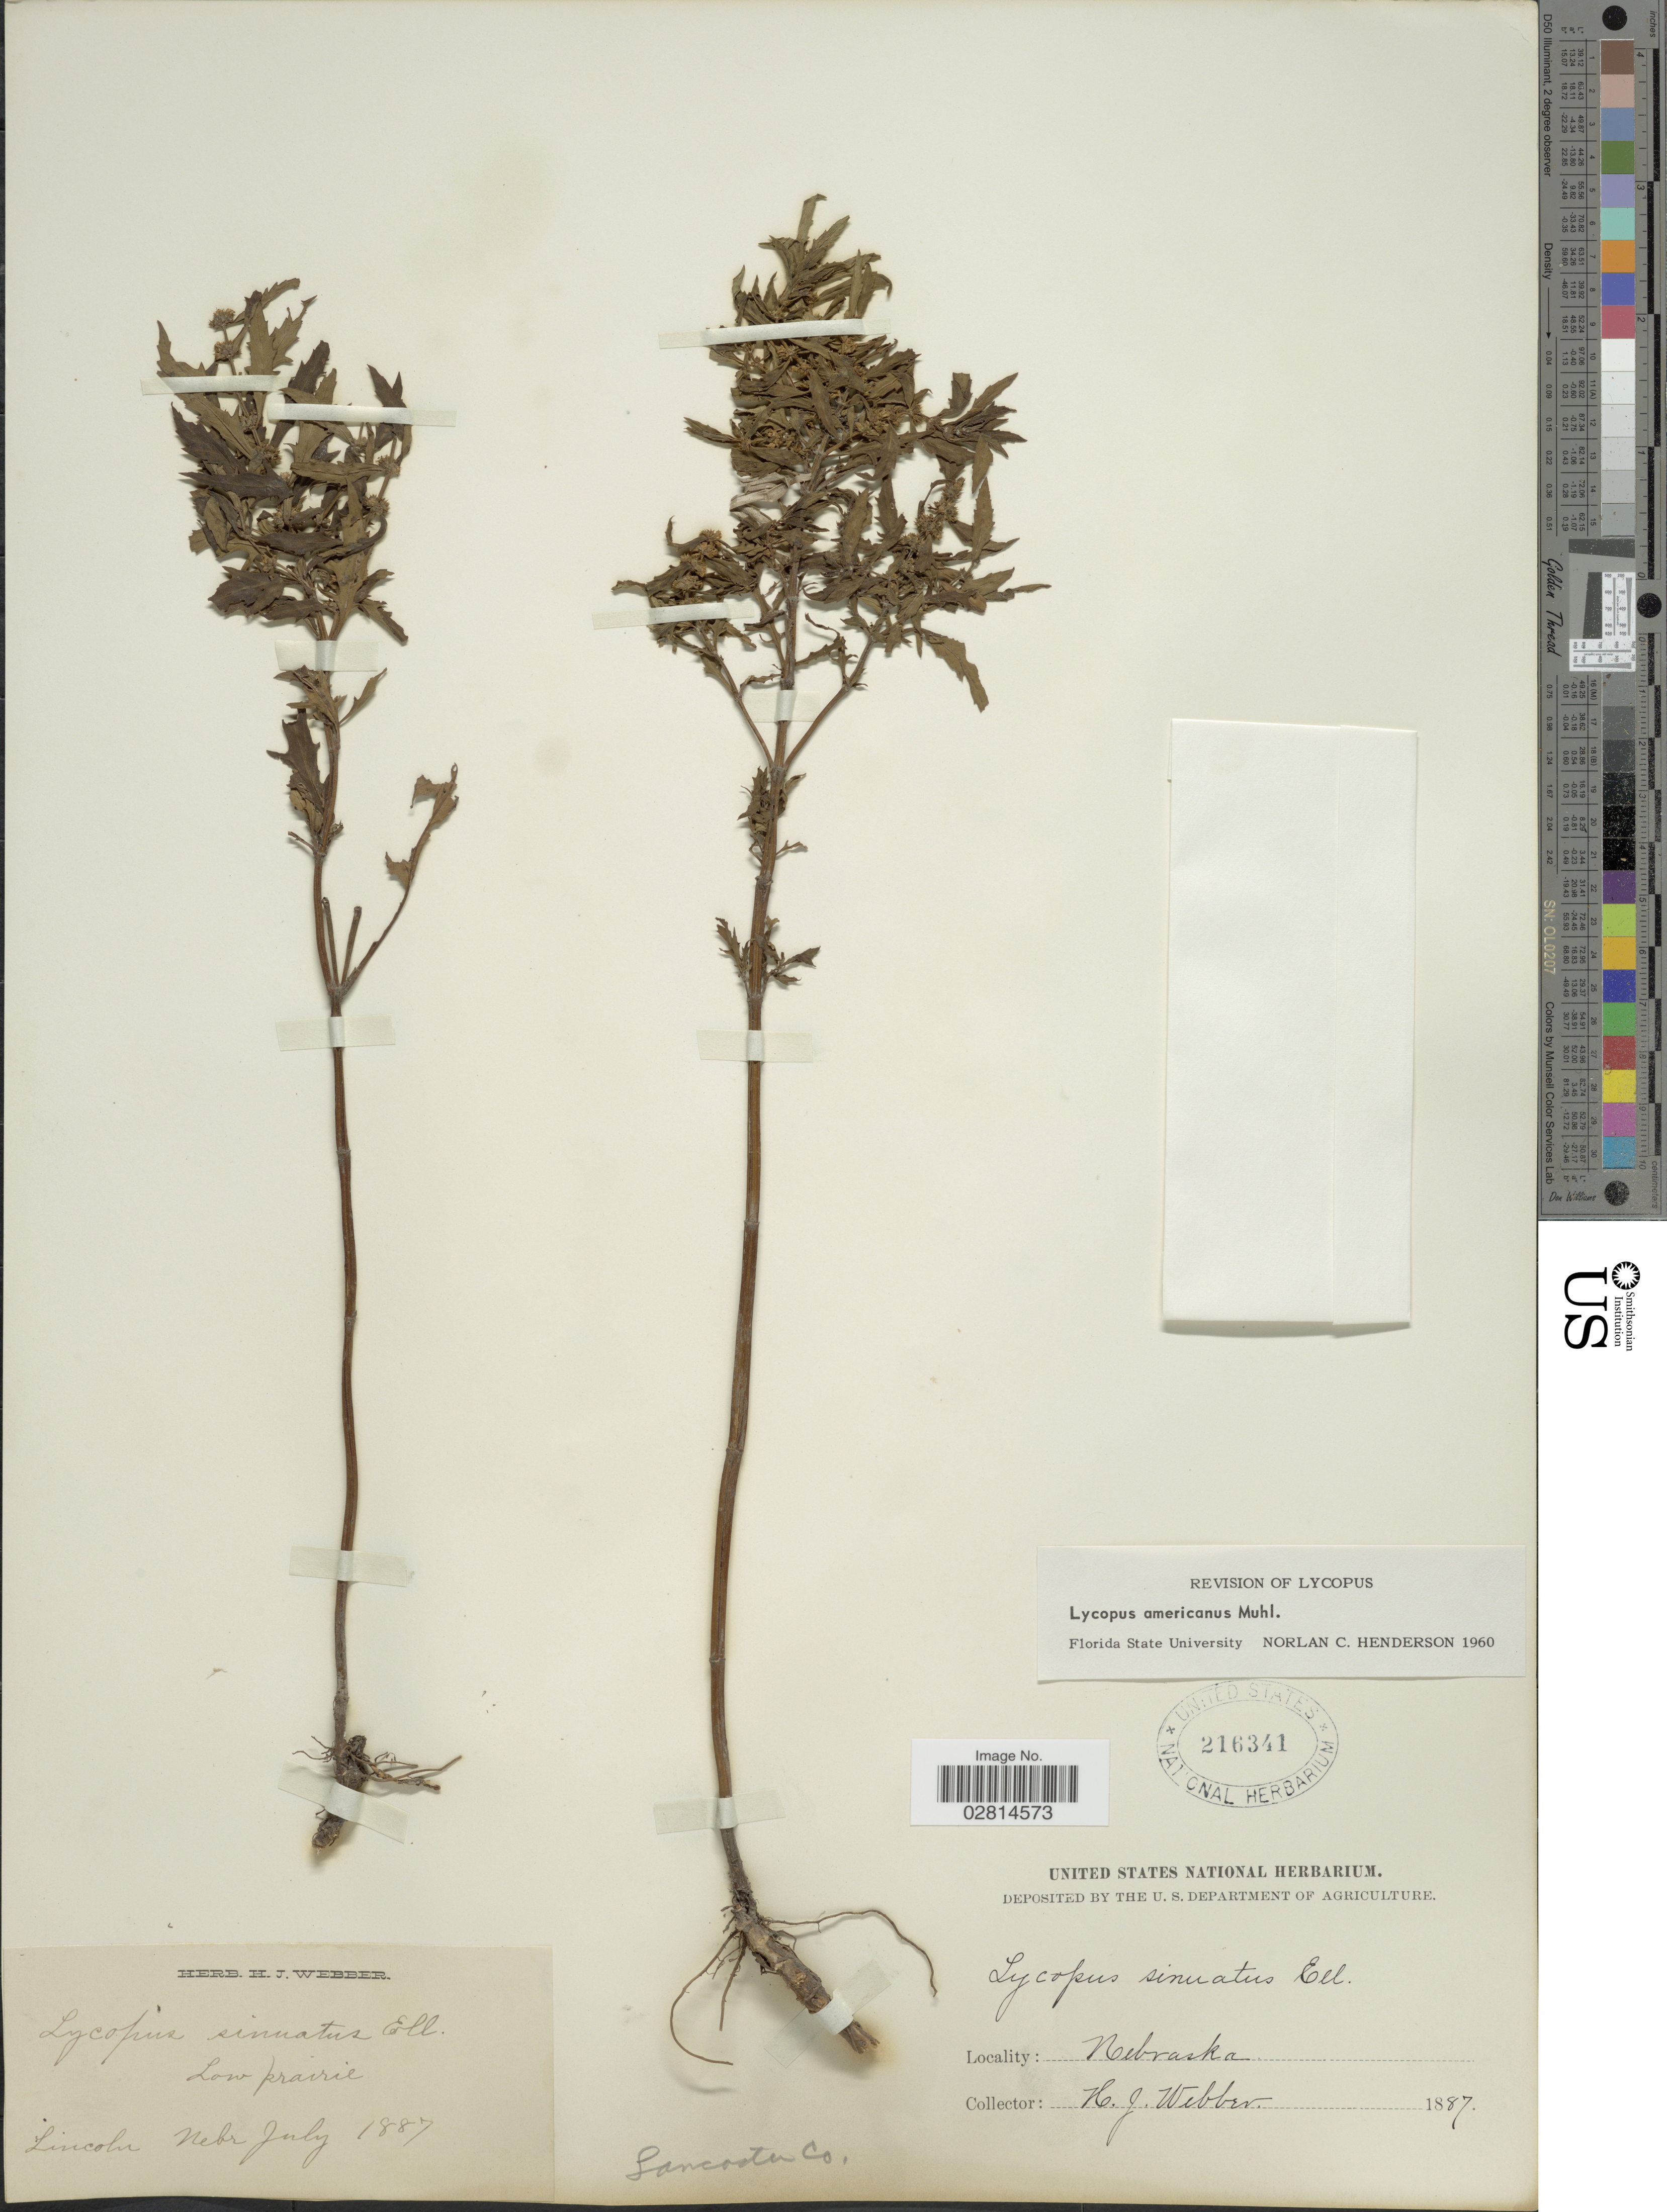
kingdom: Plantae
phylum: Tracheophyta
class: Magnoliopsida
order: Lamiales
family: Lamiaceae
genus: Lycopus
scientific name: Lycopus americanus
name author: Muhl. ex W.P.C. Barton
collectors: H. Webber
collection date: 1887-07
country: United States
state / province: Nebraska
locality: Lancaster Co. Lincoln.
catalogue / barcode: US 216341